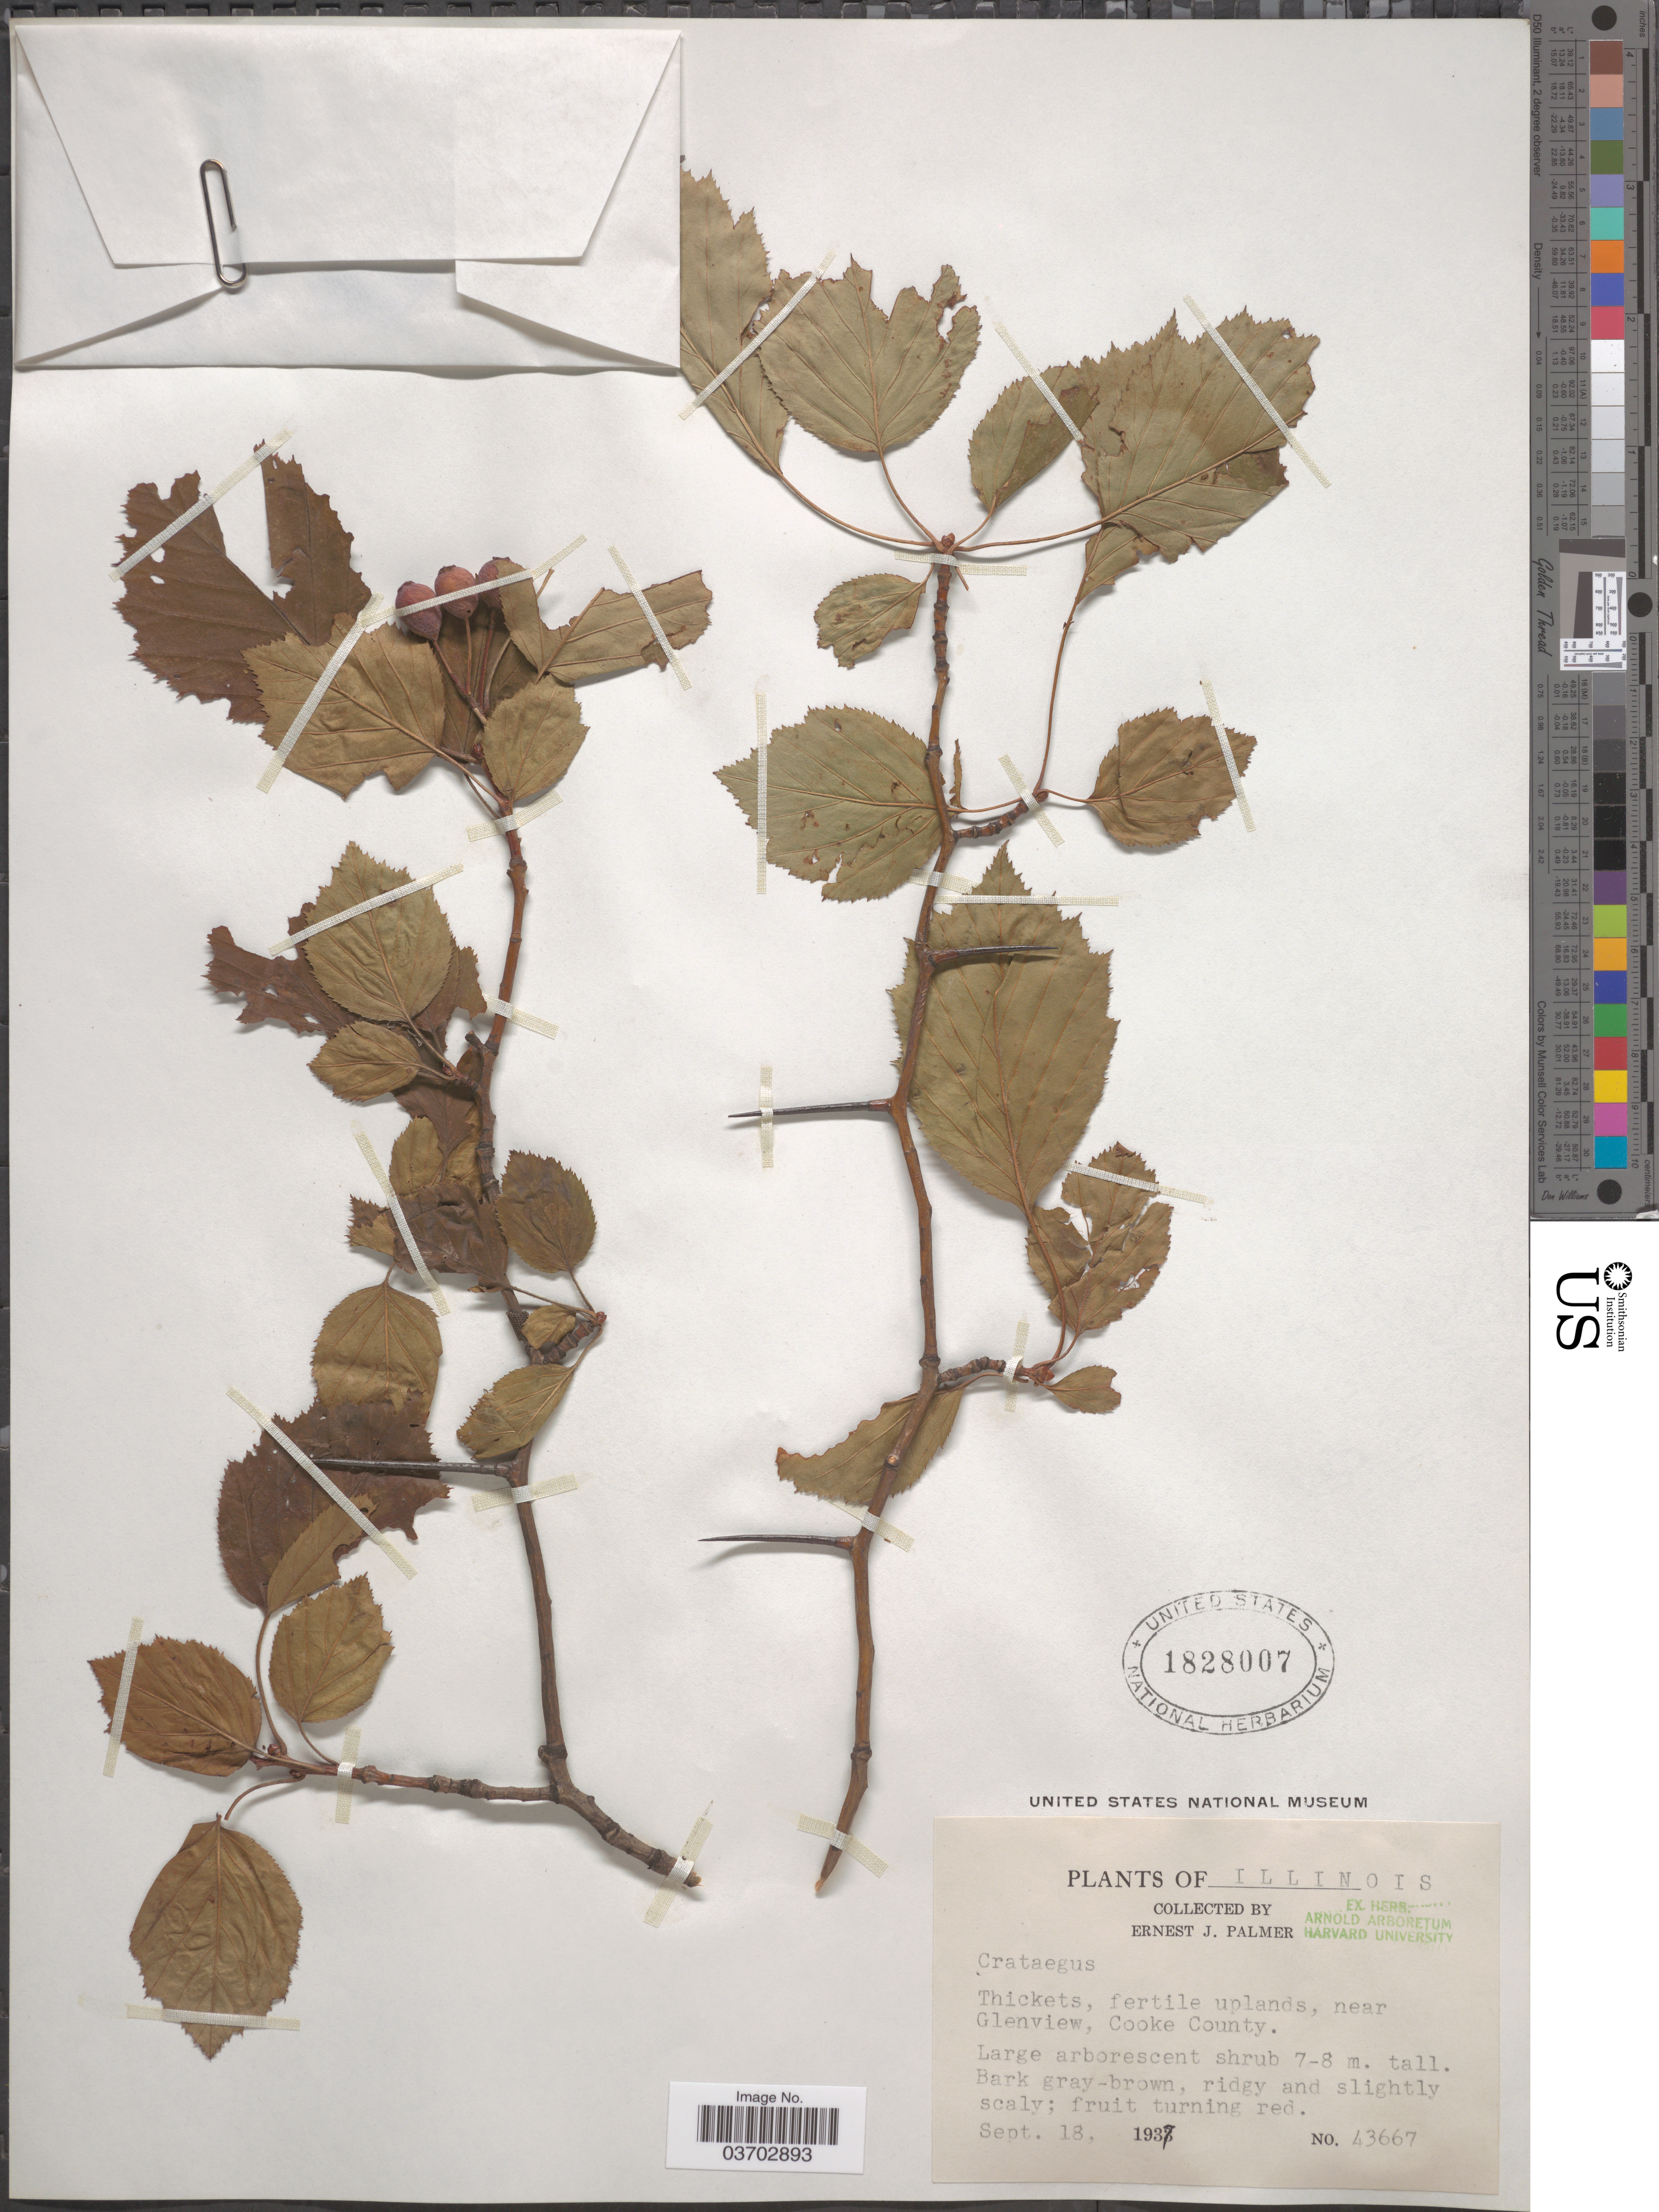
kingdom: Plantae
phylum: Tracheophyta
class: Magnoliopsida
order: Rosales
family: Rosaceae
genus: Crataegus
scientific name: Crataegus sp.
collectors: E. J. Palmer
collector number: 43667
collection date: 1937-09-18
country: United States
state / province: Illinois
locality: Thickets, fertile uplands, near Glenview, Cooke County.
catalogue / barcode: US 1828007